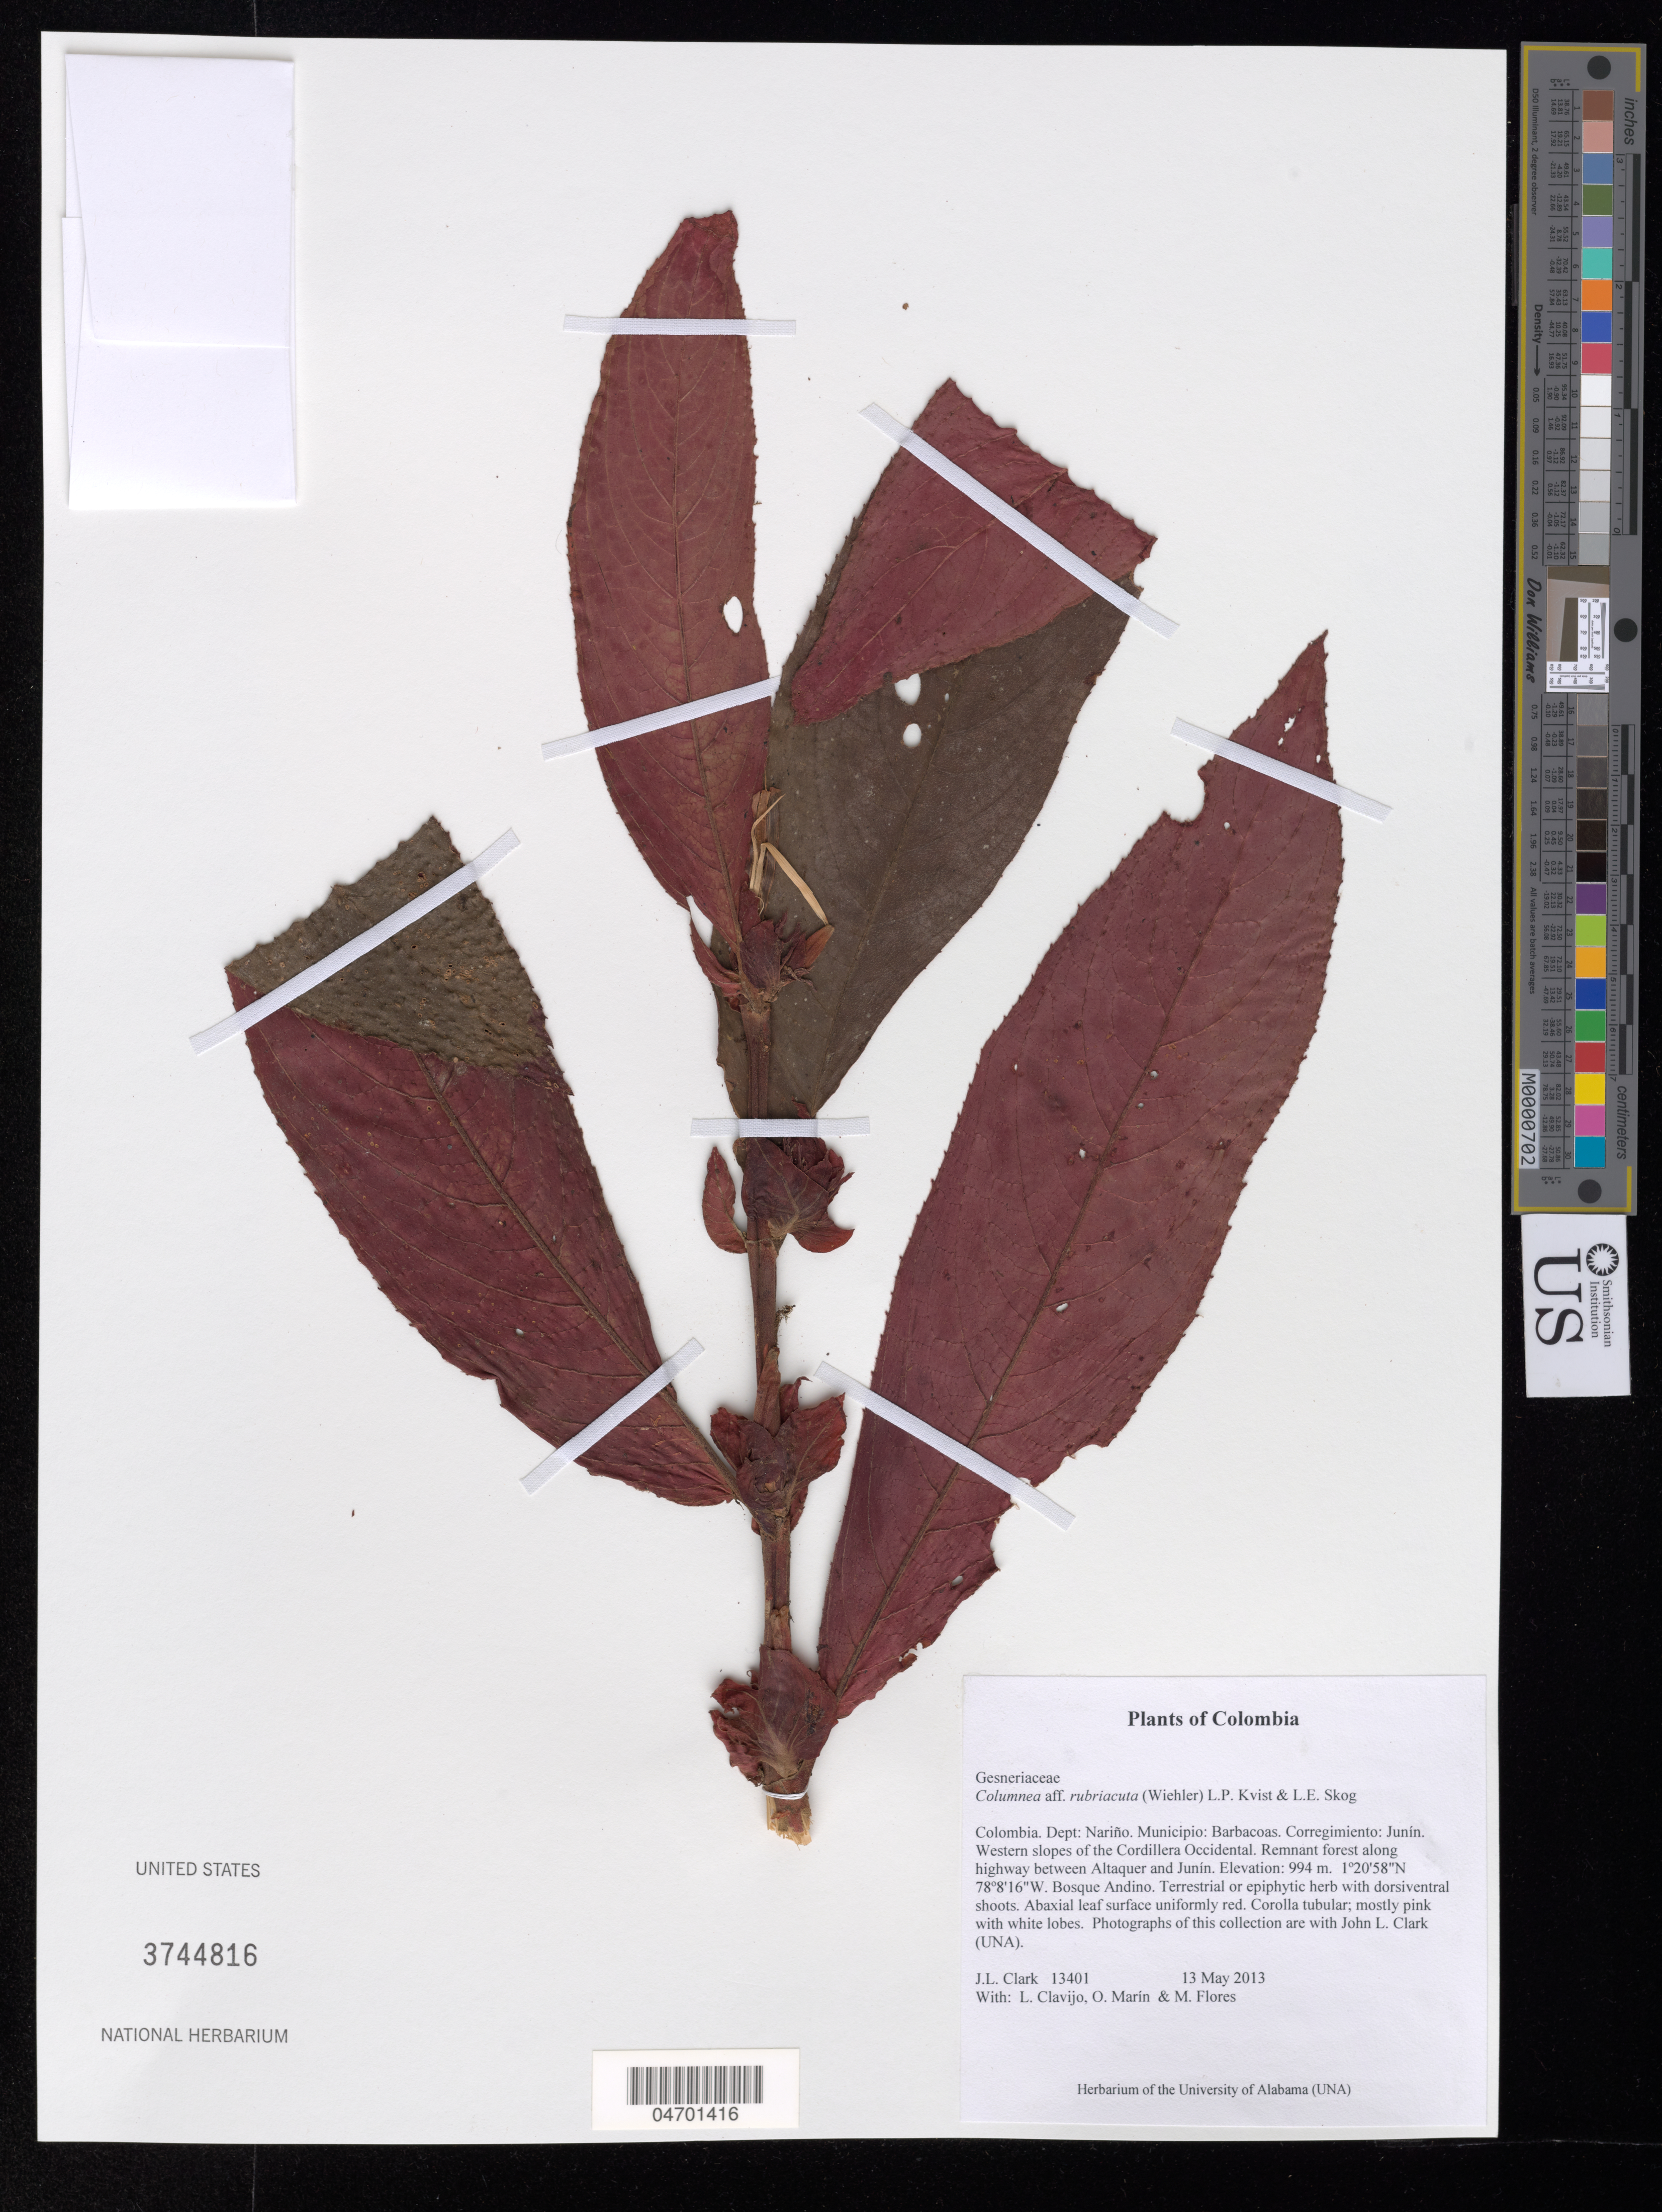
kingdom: Plantae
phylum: Tracheophyta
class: Magnoliopsida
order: Lamiales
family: Gesneriaceae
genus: Columnea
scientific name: Columnea rubriacuta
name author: (Wiehler) L.P. Kvist & L.E. Skog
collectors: J. L. Clark, L. Clavijo, J. Howieson & M. Flores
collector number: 13401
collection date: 2013-05-13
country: Colombia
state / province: Nariño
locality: Dept: Nariño. Municipio: Barbacoas. Corregimiento: Junín. Western slopes of the Cordillera Occidental. Remnant forest along highway between Altaquer and Junín.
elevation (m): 994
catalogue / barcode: US 3744816